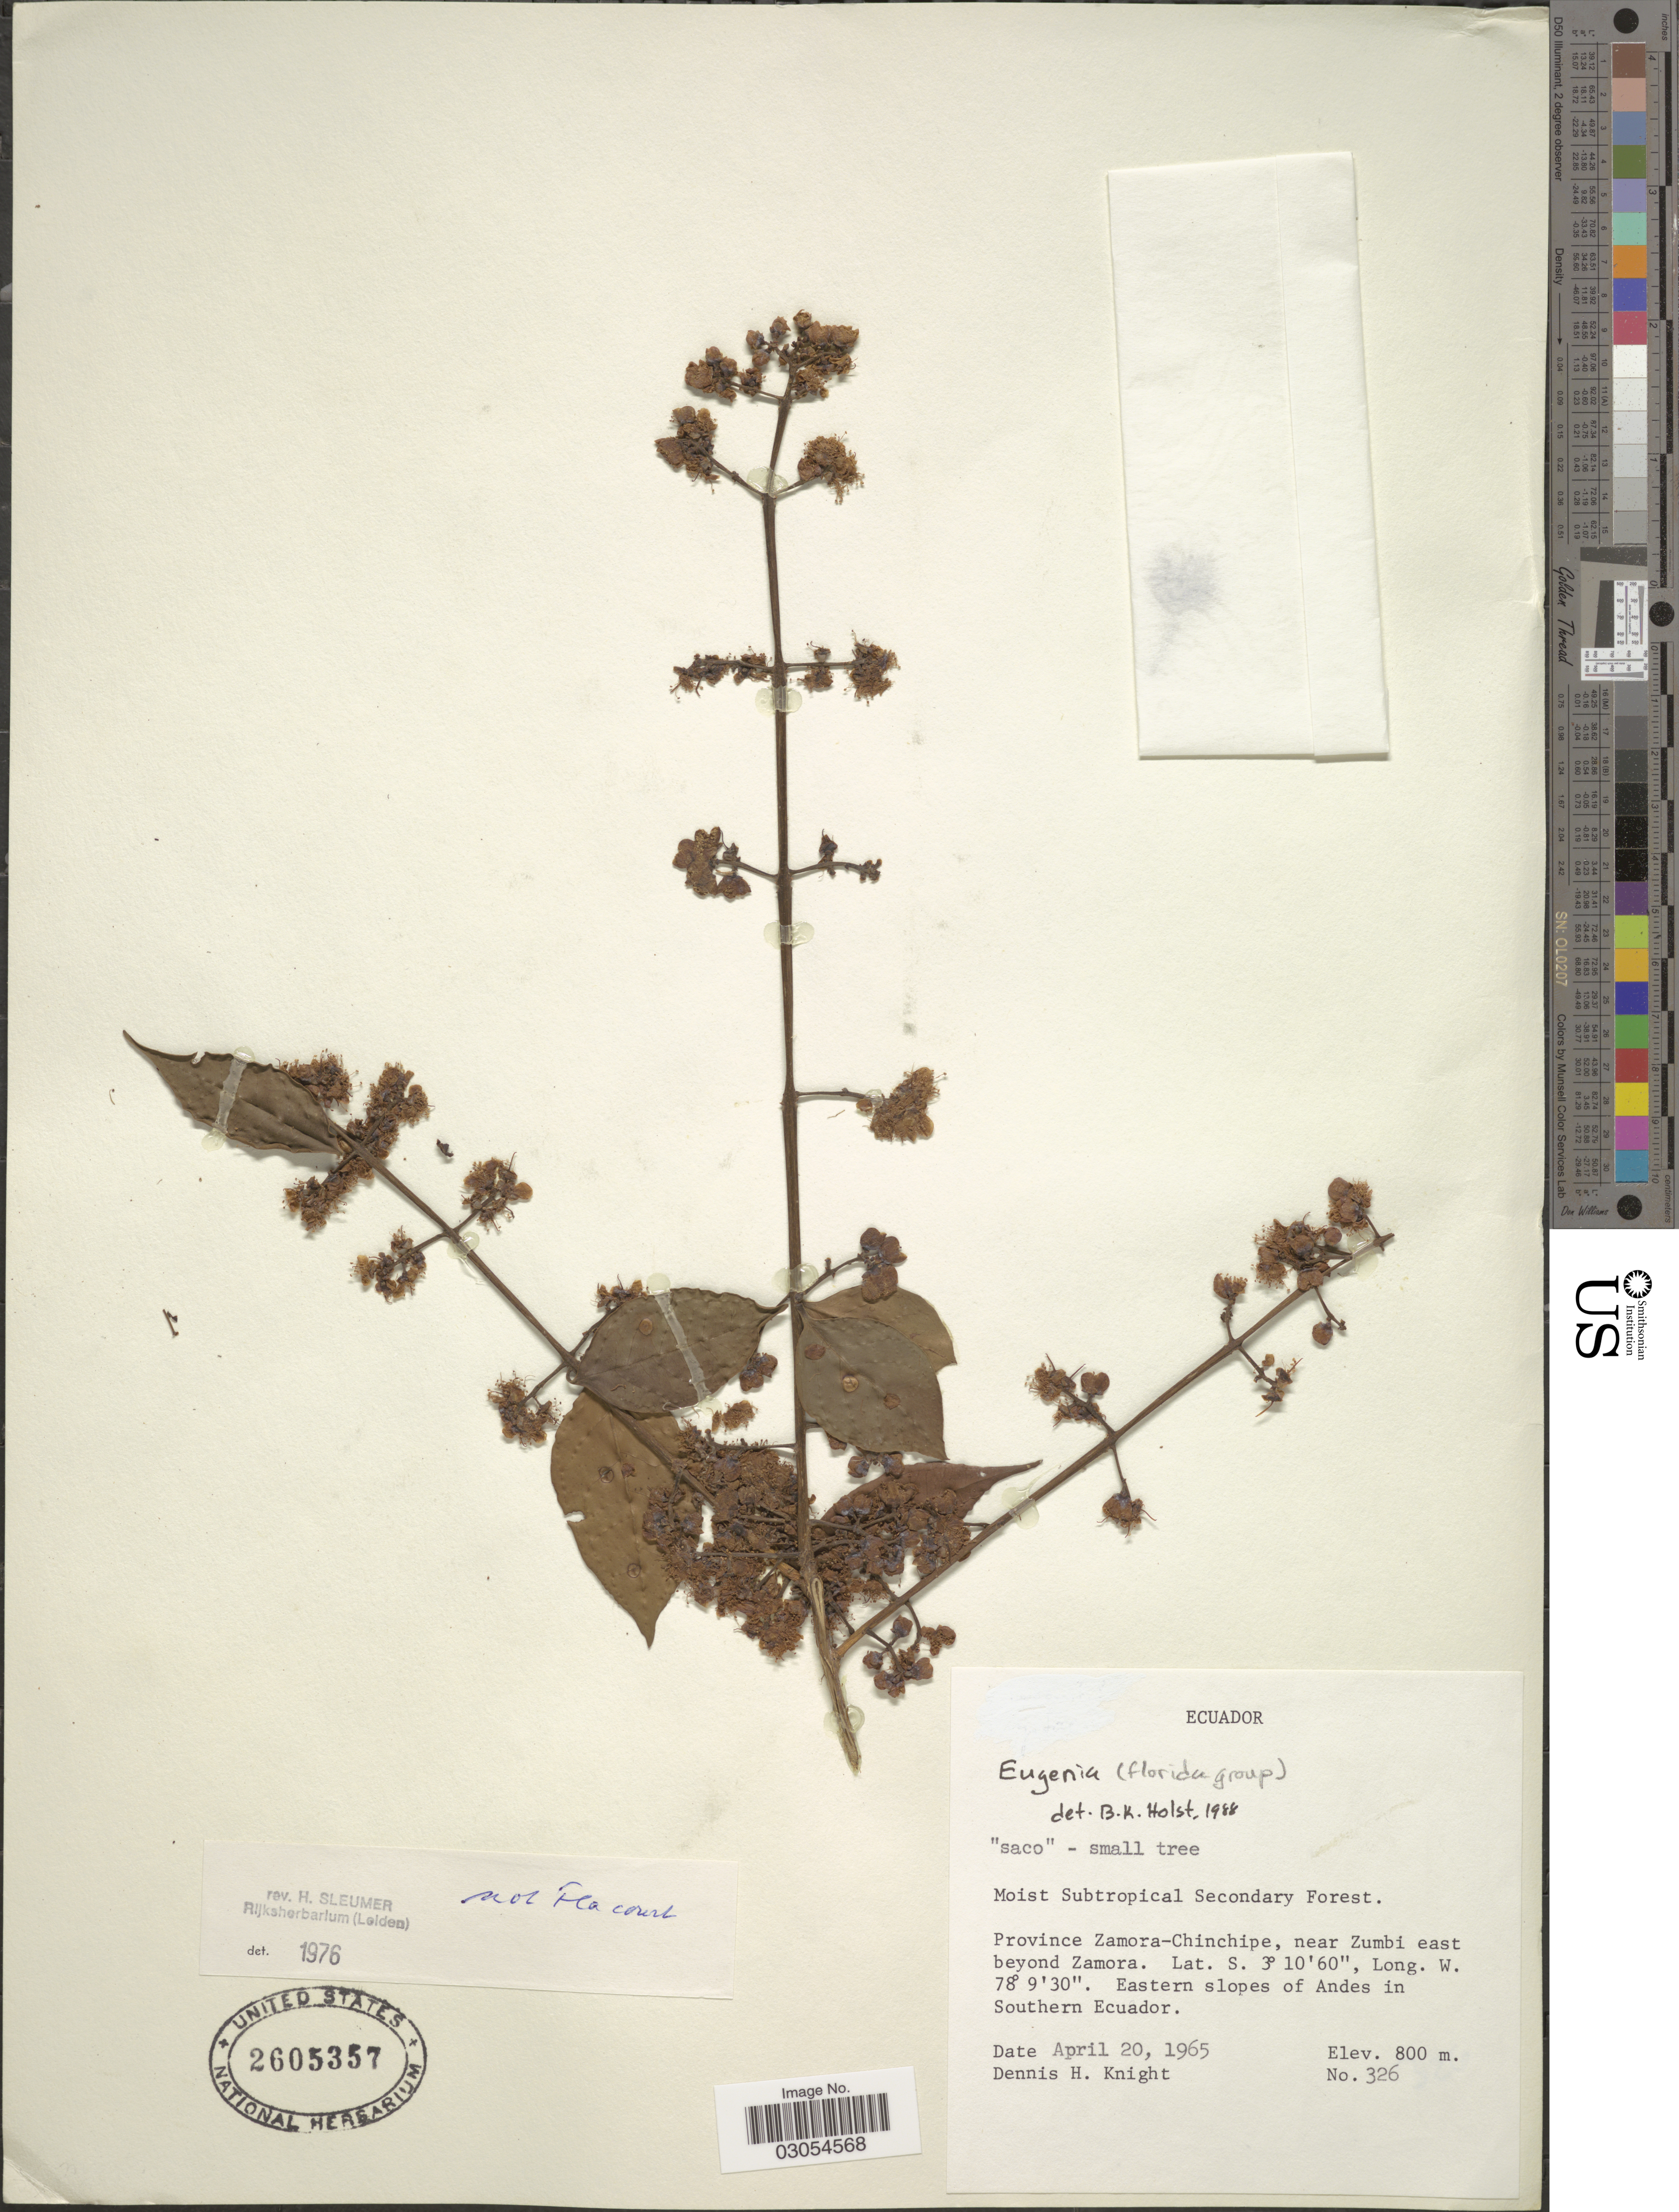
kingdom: Plantae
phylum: Tracheophyta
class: Magnoliopsida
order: Myrtales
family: Myrtaceae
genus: Eugenia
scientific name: Eugenia florida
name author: DC.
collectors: D. Knight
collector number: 326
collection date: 1965-04-20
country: Ecuador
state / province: Zamora-Chinchipe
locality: Near Zumbi east beyond Zamora. Eastern slopes of Andes in Southern Ecuador.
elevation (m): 800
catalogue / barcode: US 2605357